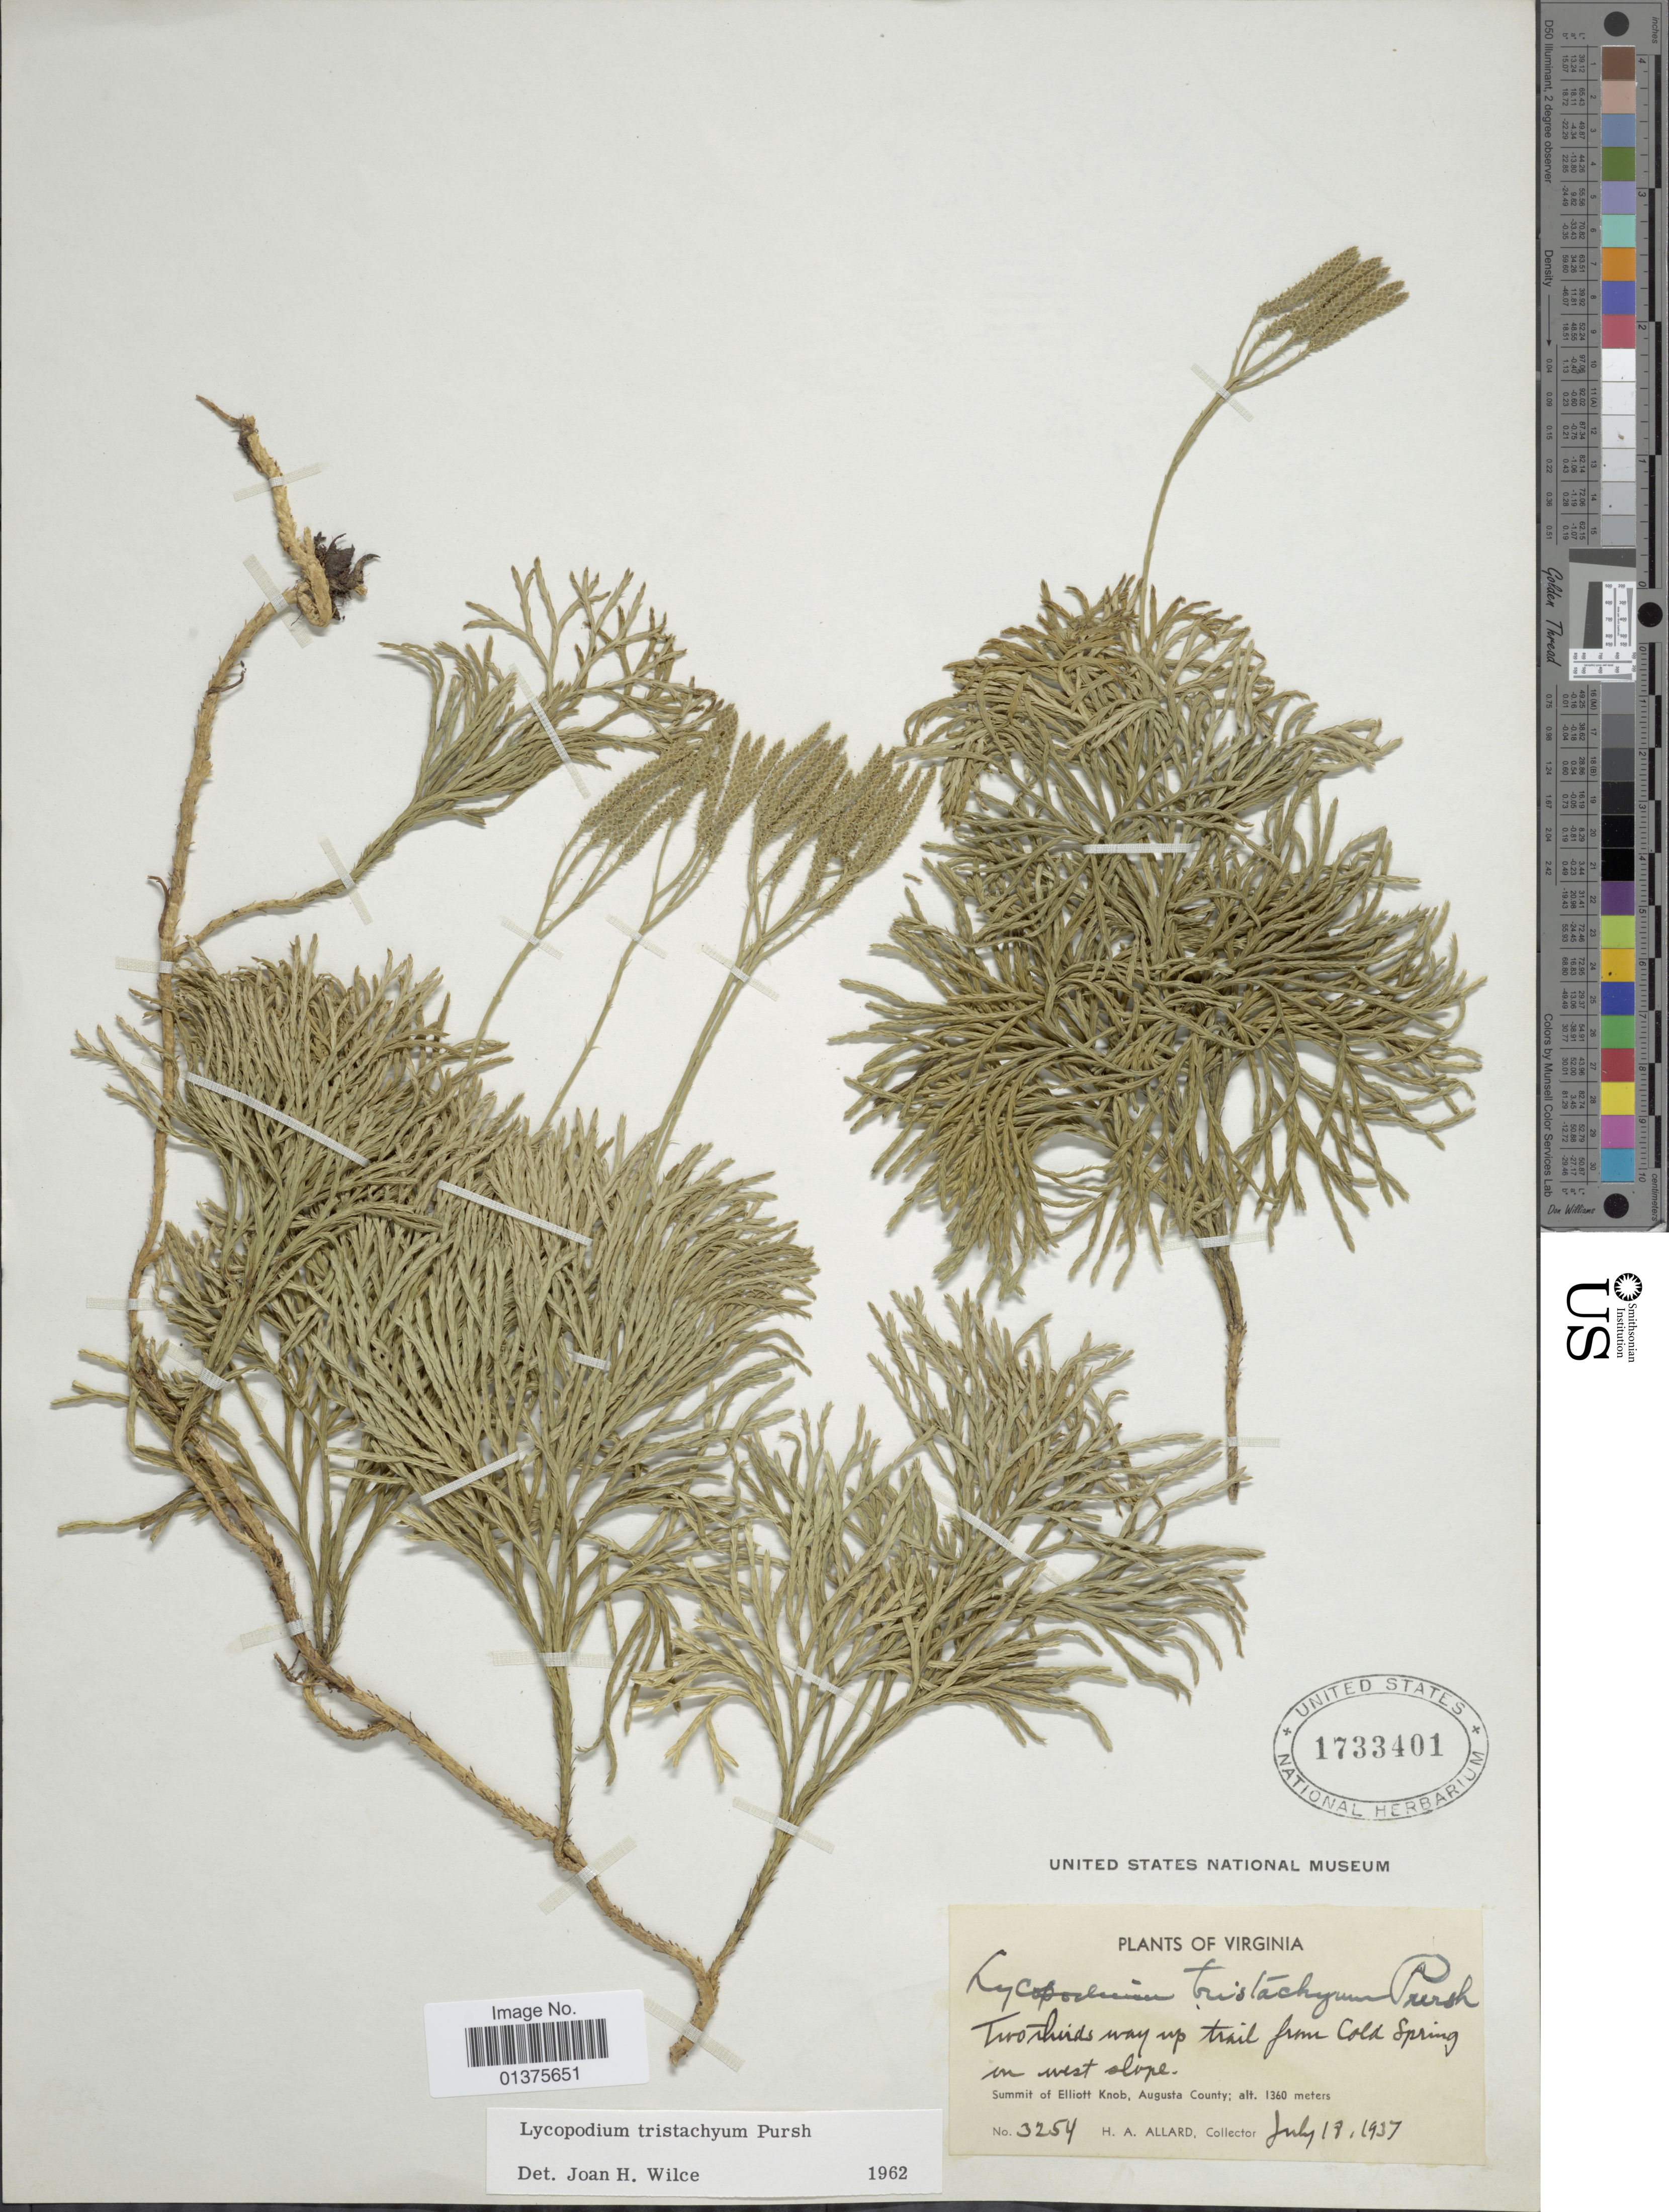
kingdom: Plantae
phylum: Tracheophyta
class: Lycopodiopsida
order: Lycopodiales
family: Lycopodiaceae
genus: Diphasiastrum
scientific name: Diphasiastrum tristachyum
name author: (Pursh) Holub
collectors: H. A. Allard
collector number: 3254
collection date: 1937-07-19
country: United States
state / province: Virginia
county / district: Augusta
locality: Two Thirds way up trail from Cold Spring in West slope, Summit of Elliot Knob, Augusta County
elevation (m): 1360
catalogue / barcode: US 1733401